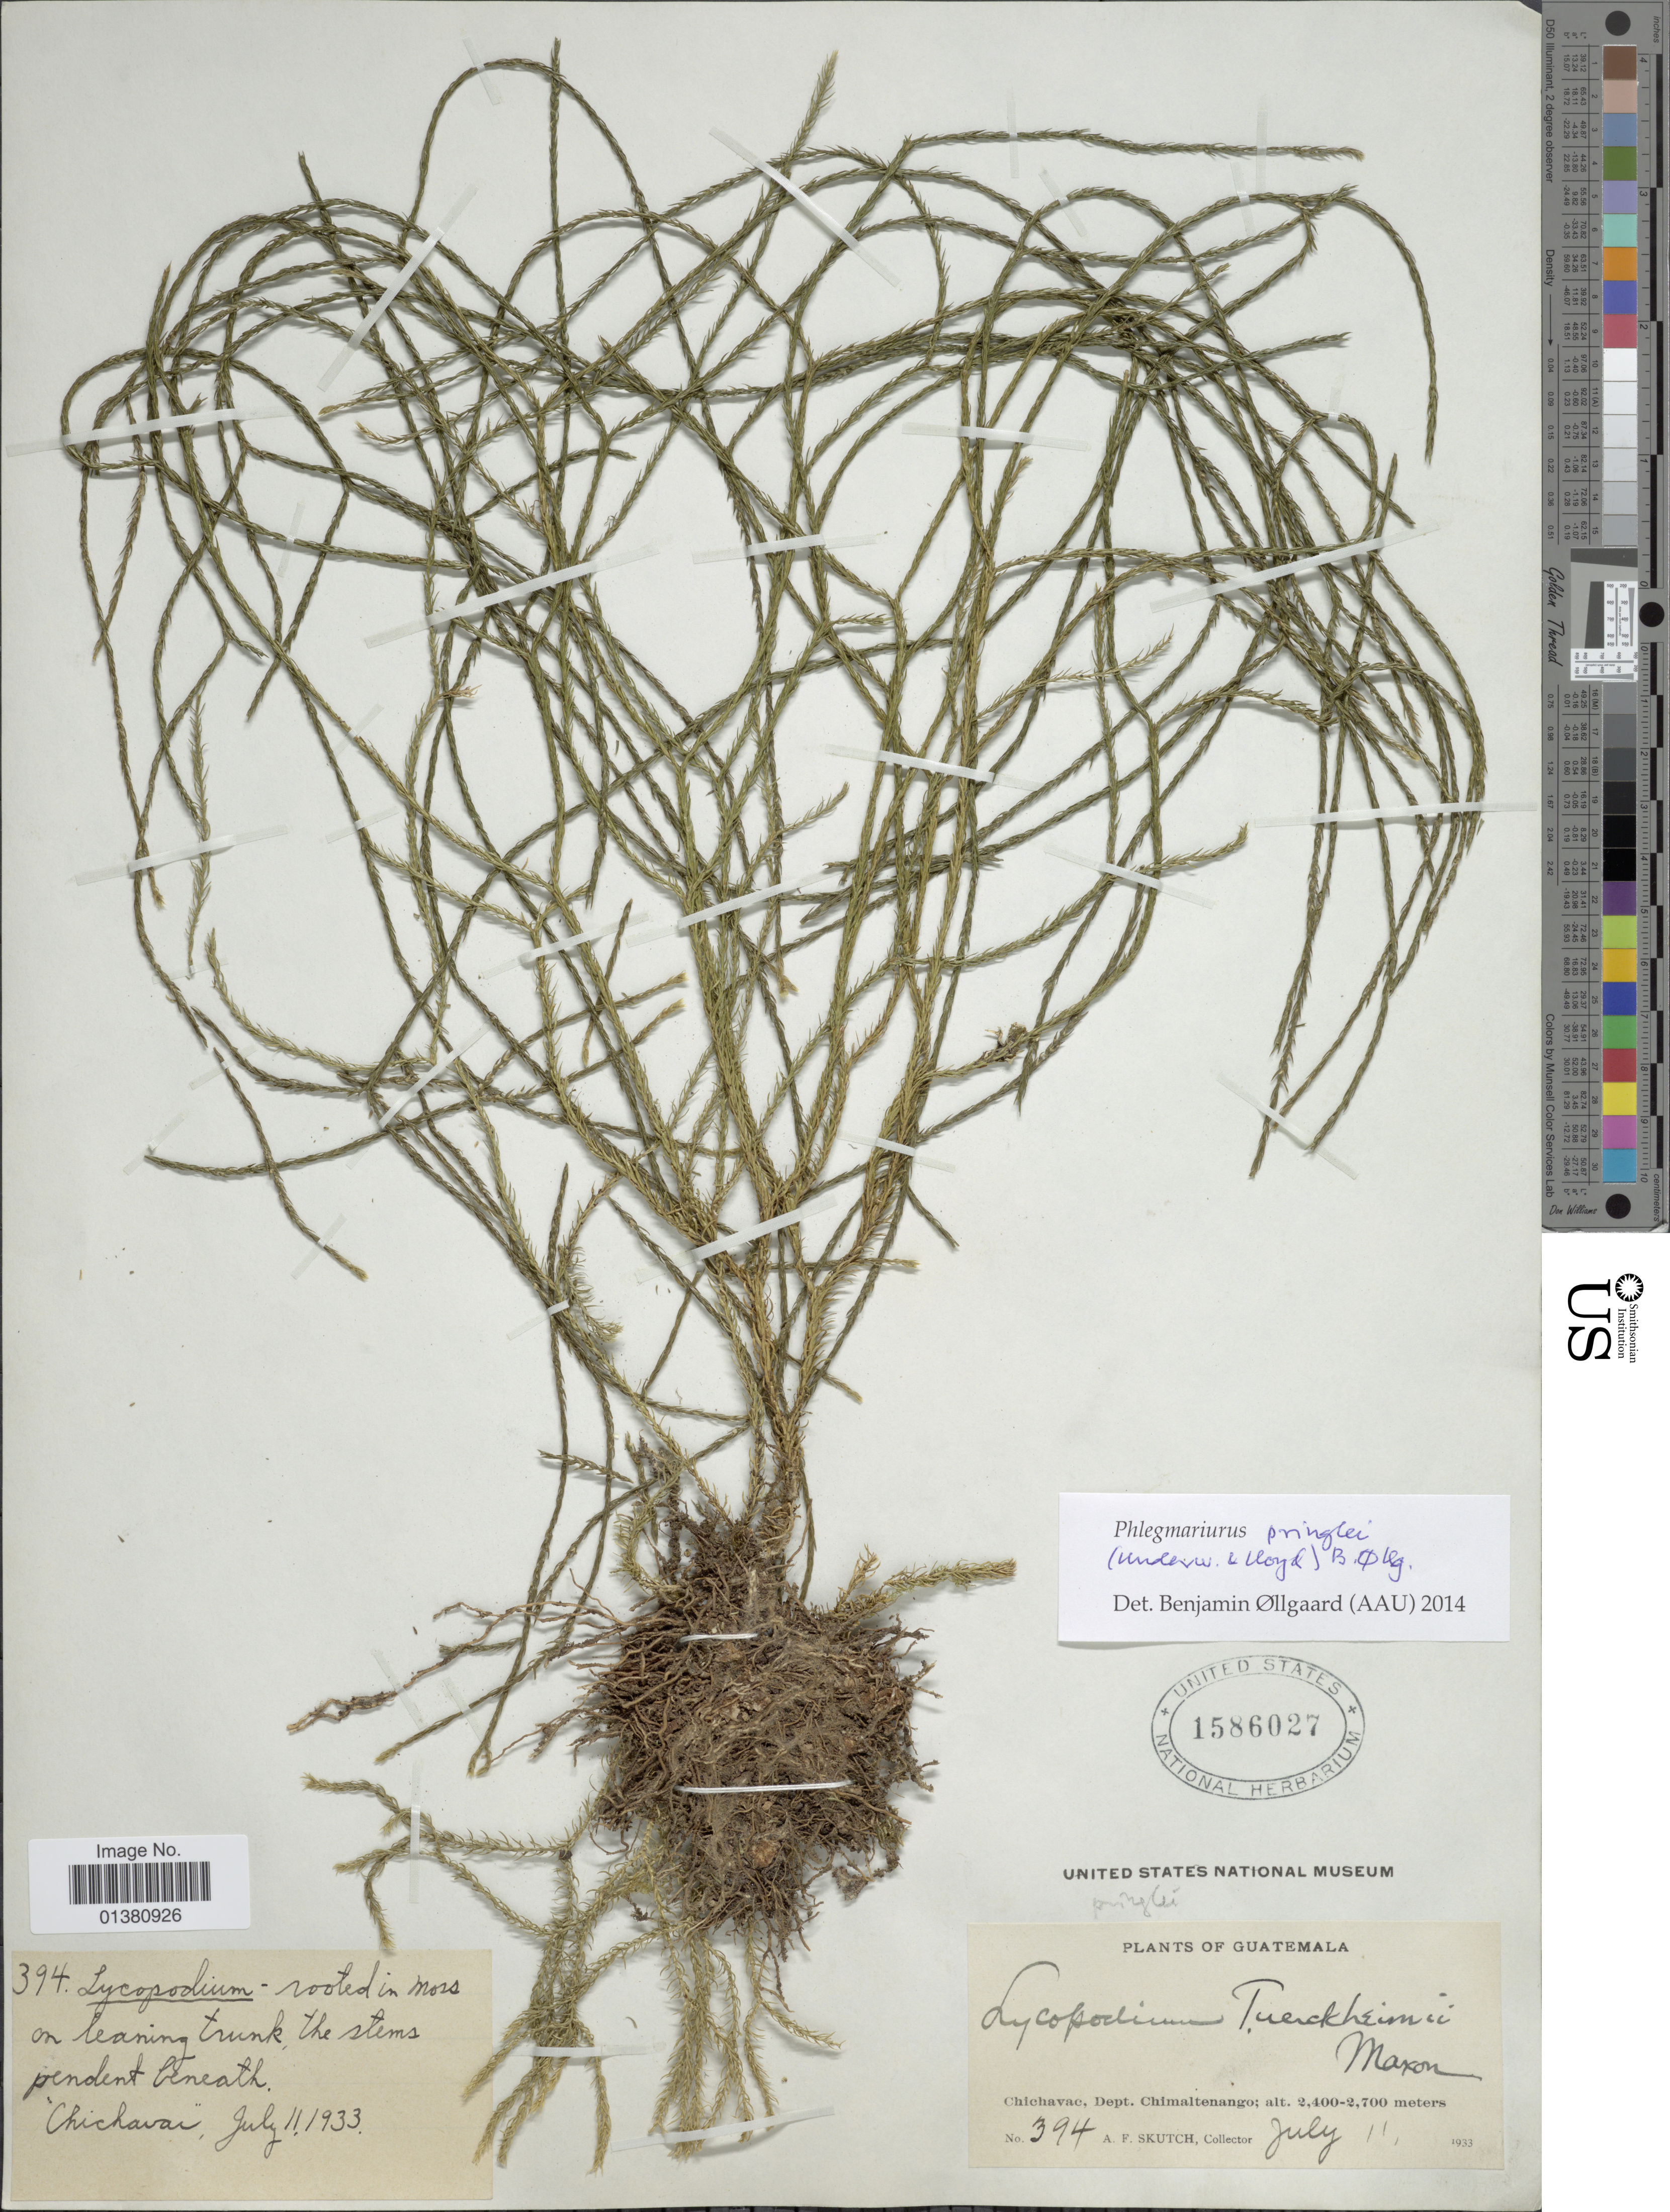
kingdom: Plantae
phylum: Tracheophyta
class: Lycopodiopsida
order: Lycopodiales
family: Lycopodiaceae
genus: Phlegmariurus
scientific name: Phlegmariurus pringlei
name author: (Underw. & F.E. Lloyd) B. Øllg.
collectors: A. F. Skutch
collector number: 394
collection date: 1933-07-11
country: Guatemala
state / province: Chimaltenango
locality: Chichavac, Dept. Chimaltenango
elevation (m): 2400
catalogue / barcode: US 1586027